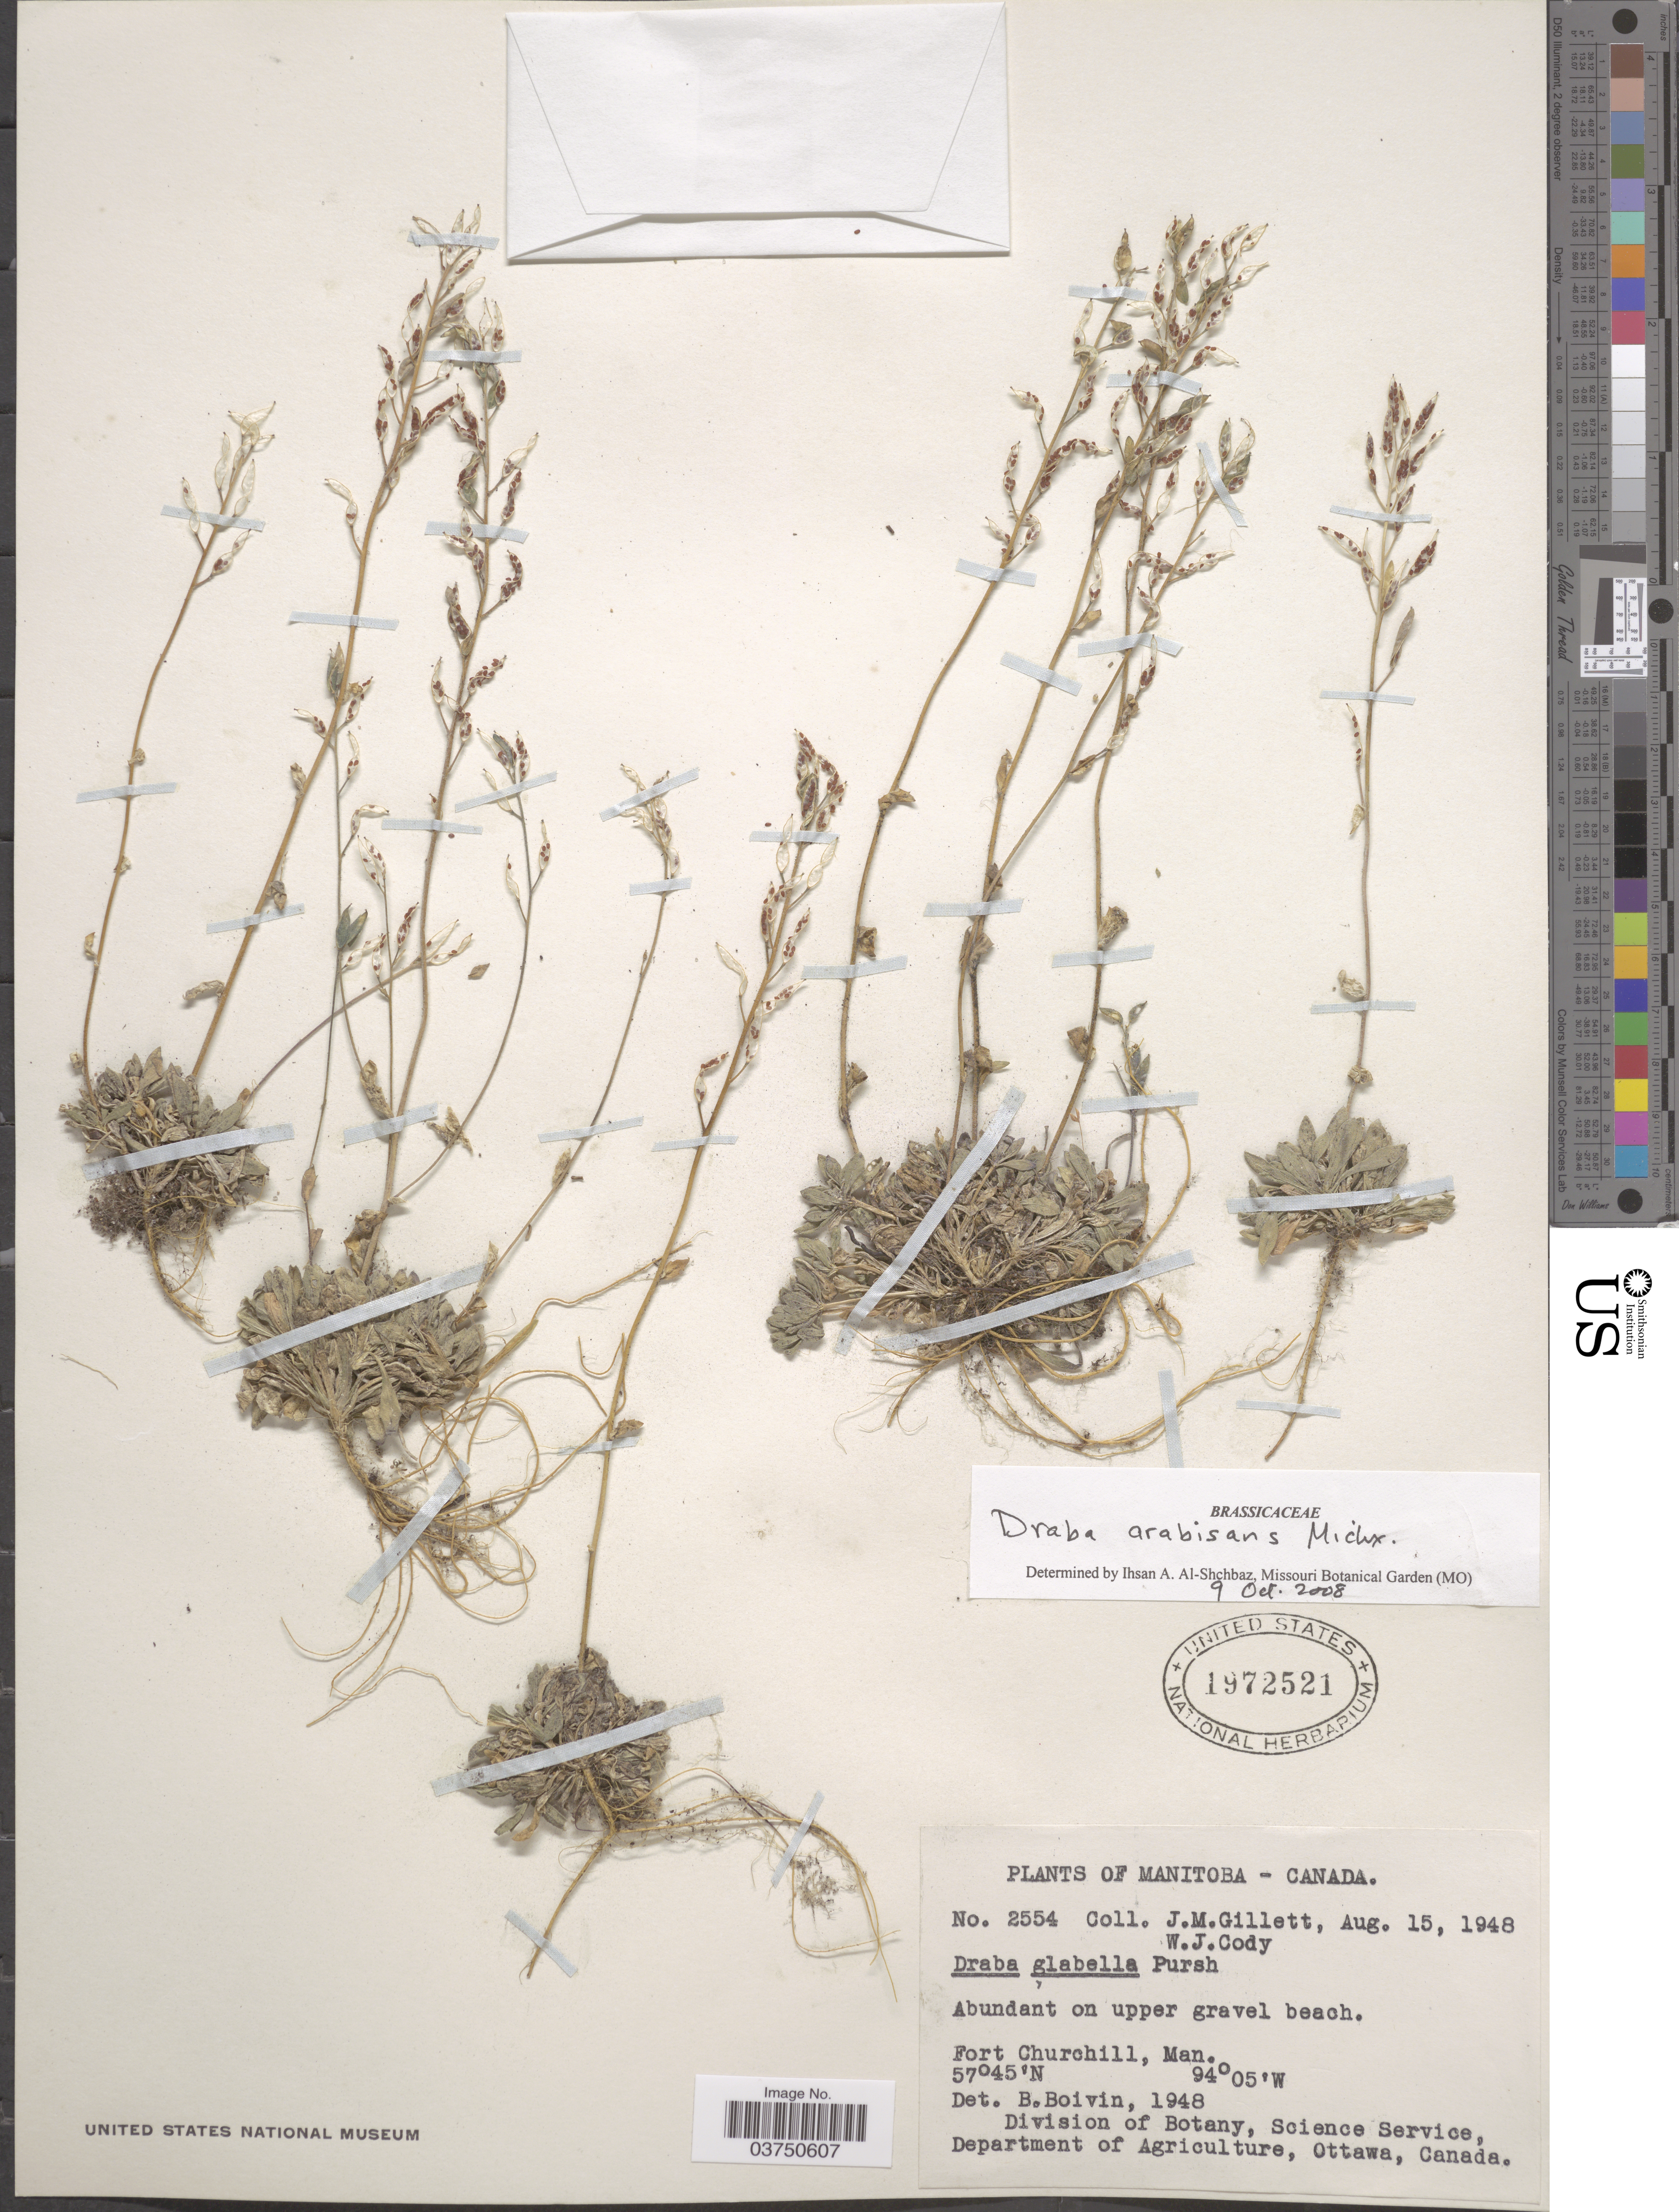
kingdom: Plantae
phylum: Tracheophyta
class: Magnoliopsida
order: Brassicales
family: Brassicaceae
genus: Draba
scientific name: Draba arabisans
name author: Michx.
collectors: J. M. Gillett & W. Cody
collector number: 2554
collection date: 1948-08-15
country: Canada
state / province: Manitoba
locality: Fort Churchill.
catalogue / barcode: US 1972521